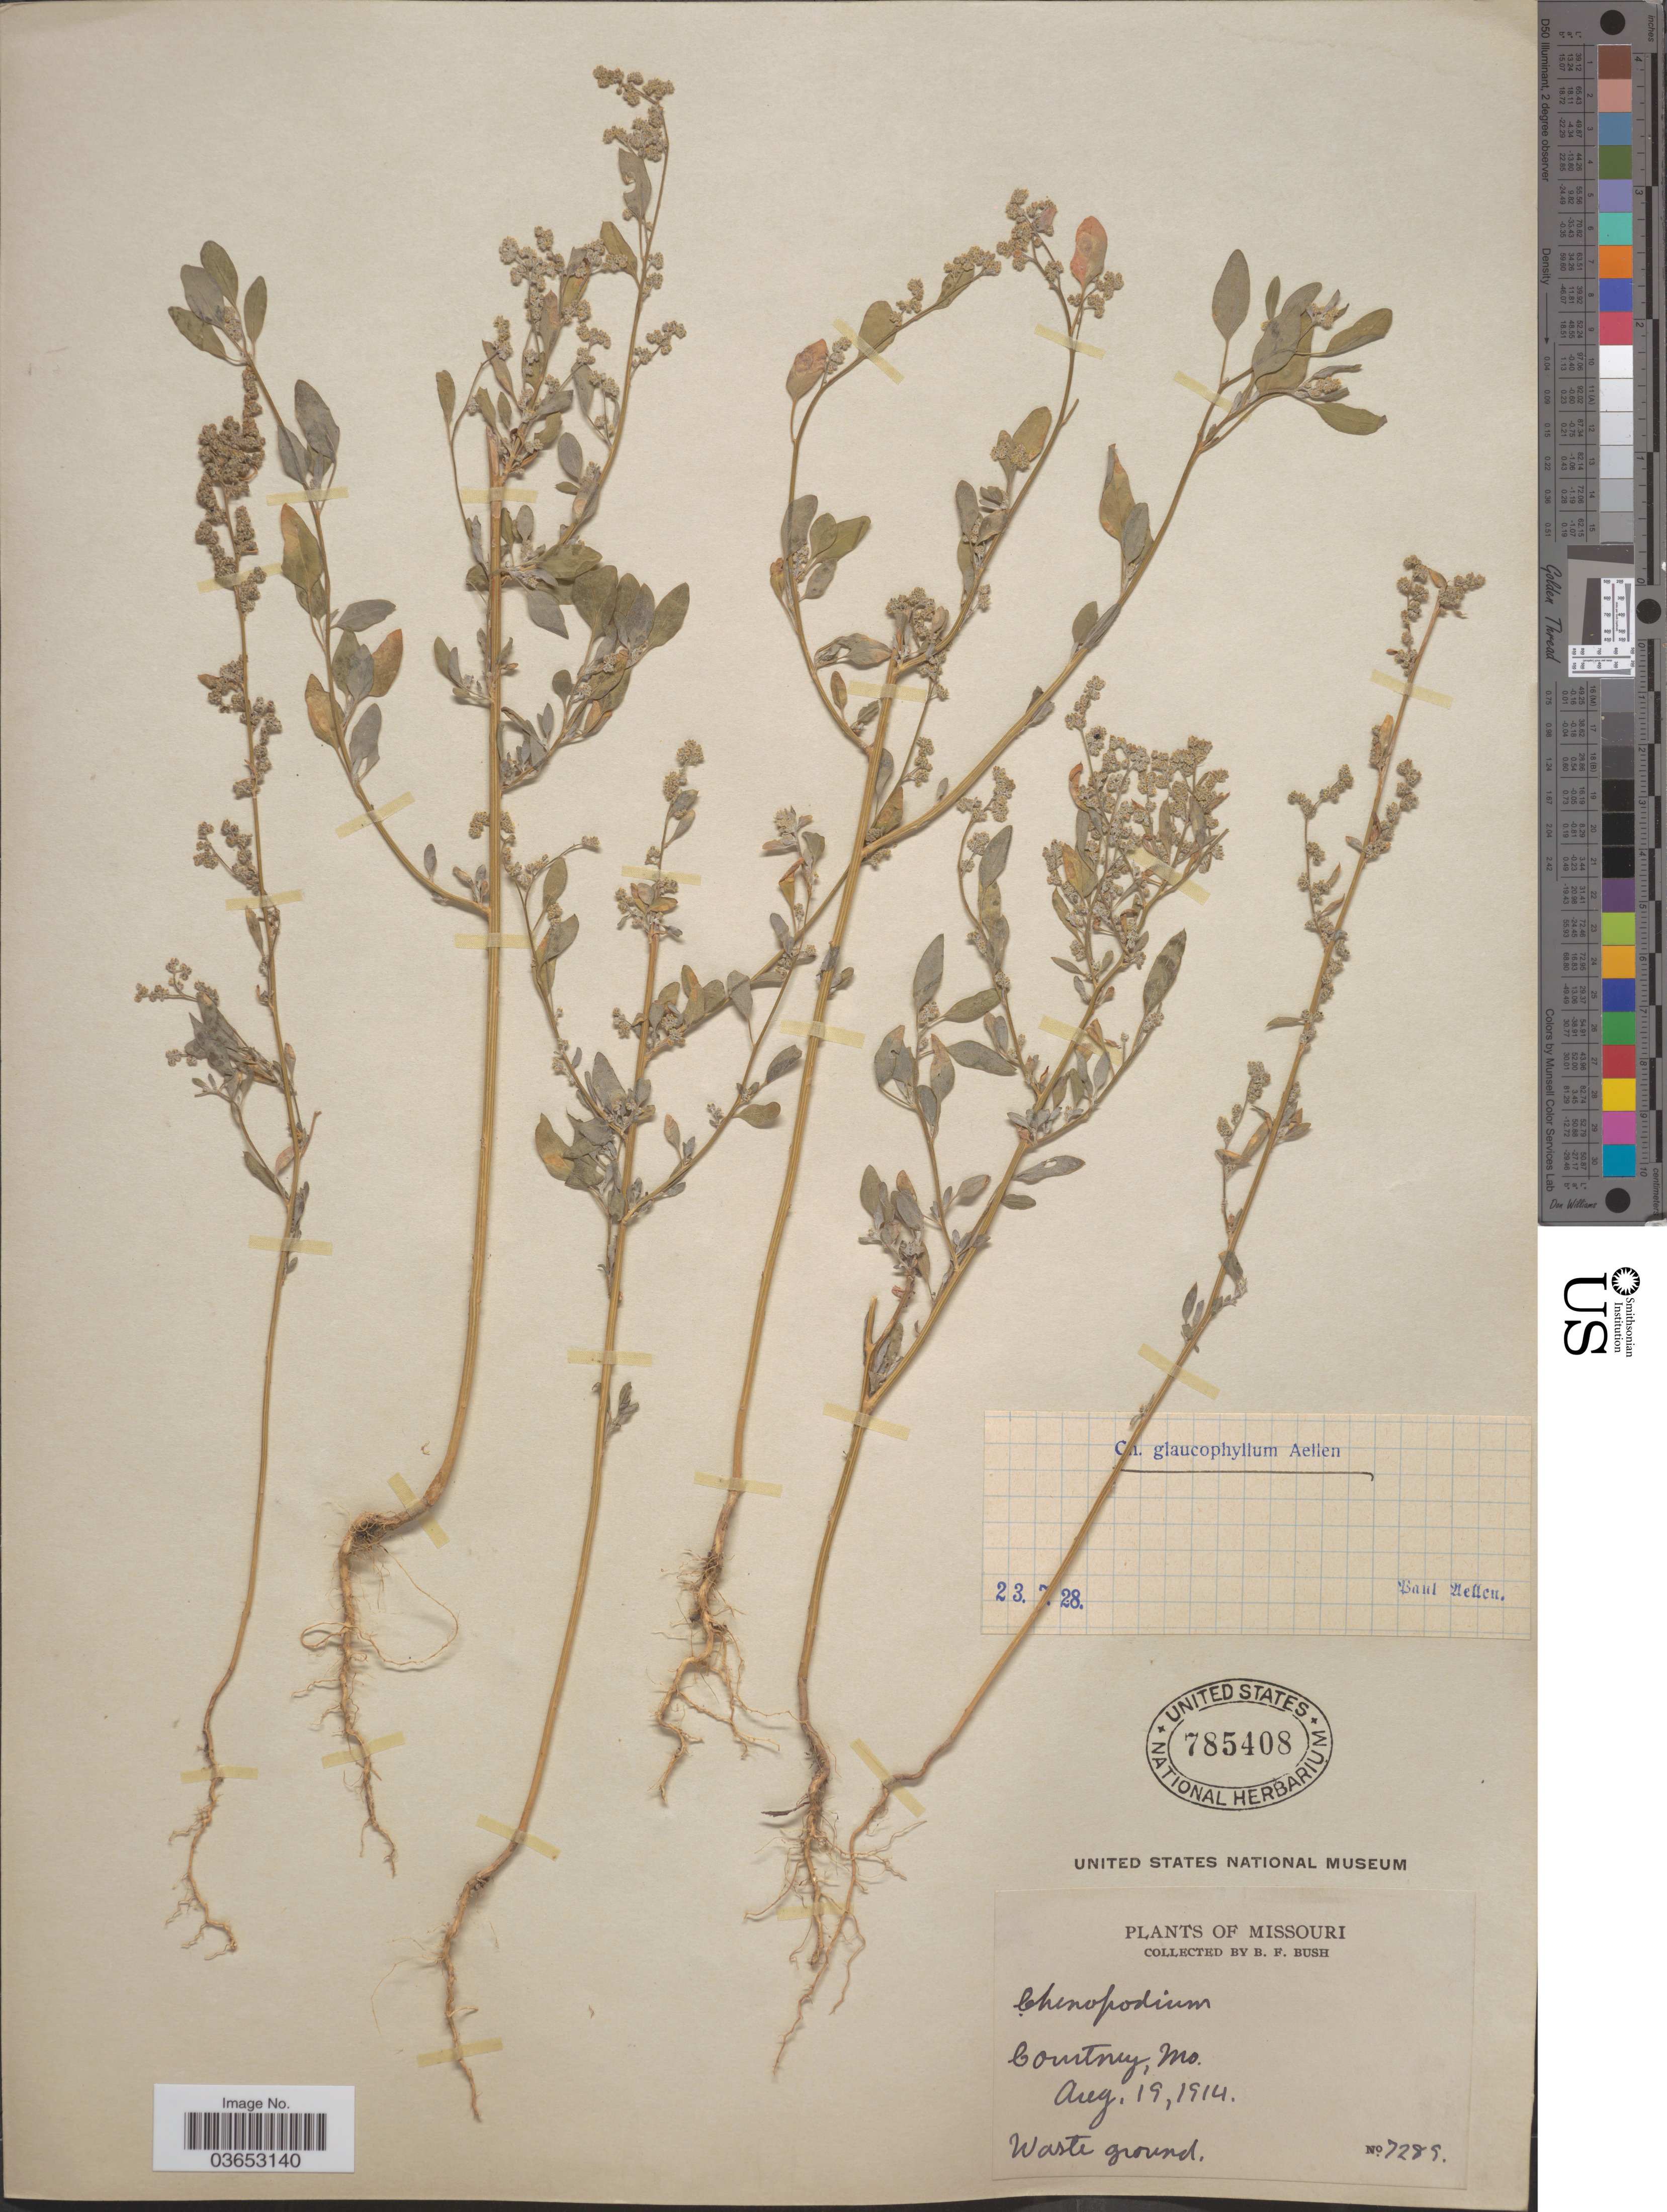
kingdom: Plantae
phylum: Tracheophyta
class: Magnoliopsida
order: Caryophyllales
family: Amaranthaceae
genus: Chenopodium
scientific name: Chenopodium glaucophyllum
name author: Aellen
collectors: B. F. Bush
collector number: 7289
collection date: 1914-08-19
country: United States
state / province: Missouri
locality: Courtney.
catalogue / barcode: US 785408